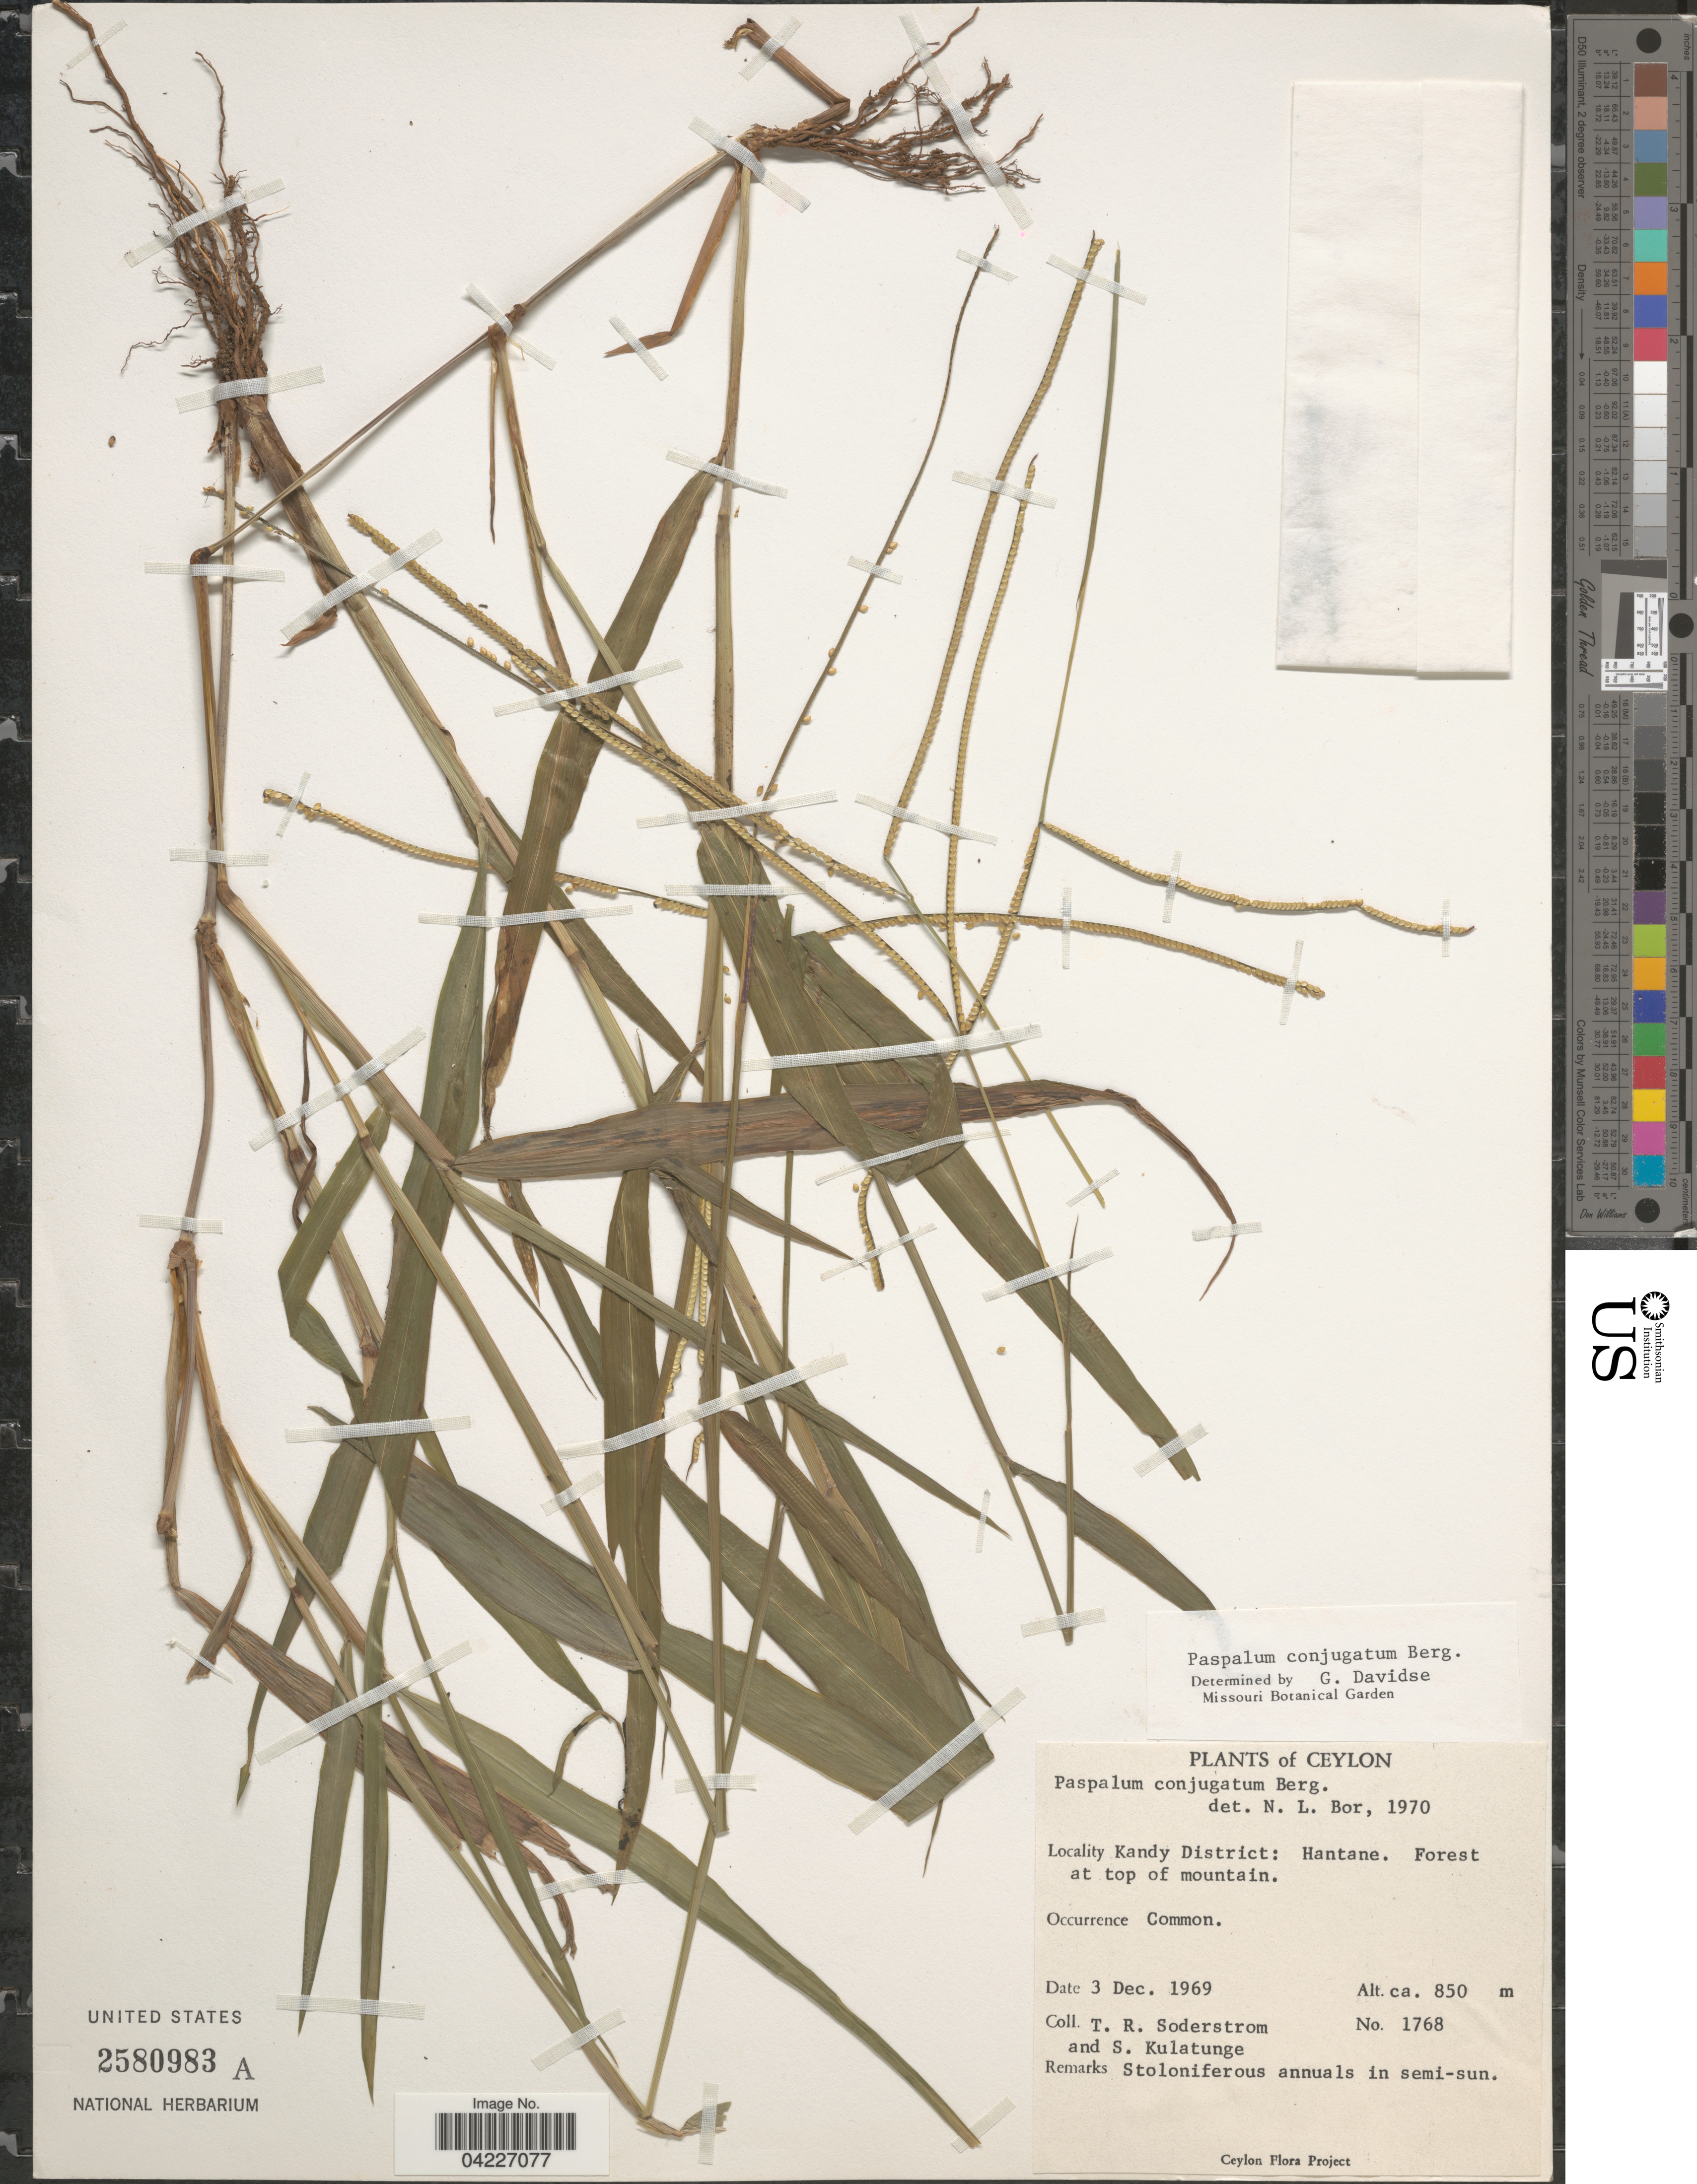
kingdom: Plantae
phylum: Tracheophyta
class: Liliopsida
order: Poales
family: Poaceae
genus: Paspalum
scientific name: Paspalum conjugatum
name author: P.J. Bergius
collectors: T. R. Soderstrom & S. Kulatunge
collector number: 1768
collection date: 1969-12-03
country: Sri Lanka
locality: Ceylon. Kandy District: Hantane. Forest at top of mountain.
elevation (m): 850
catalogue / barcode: US 2580983A